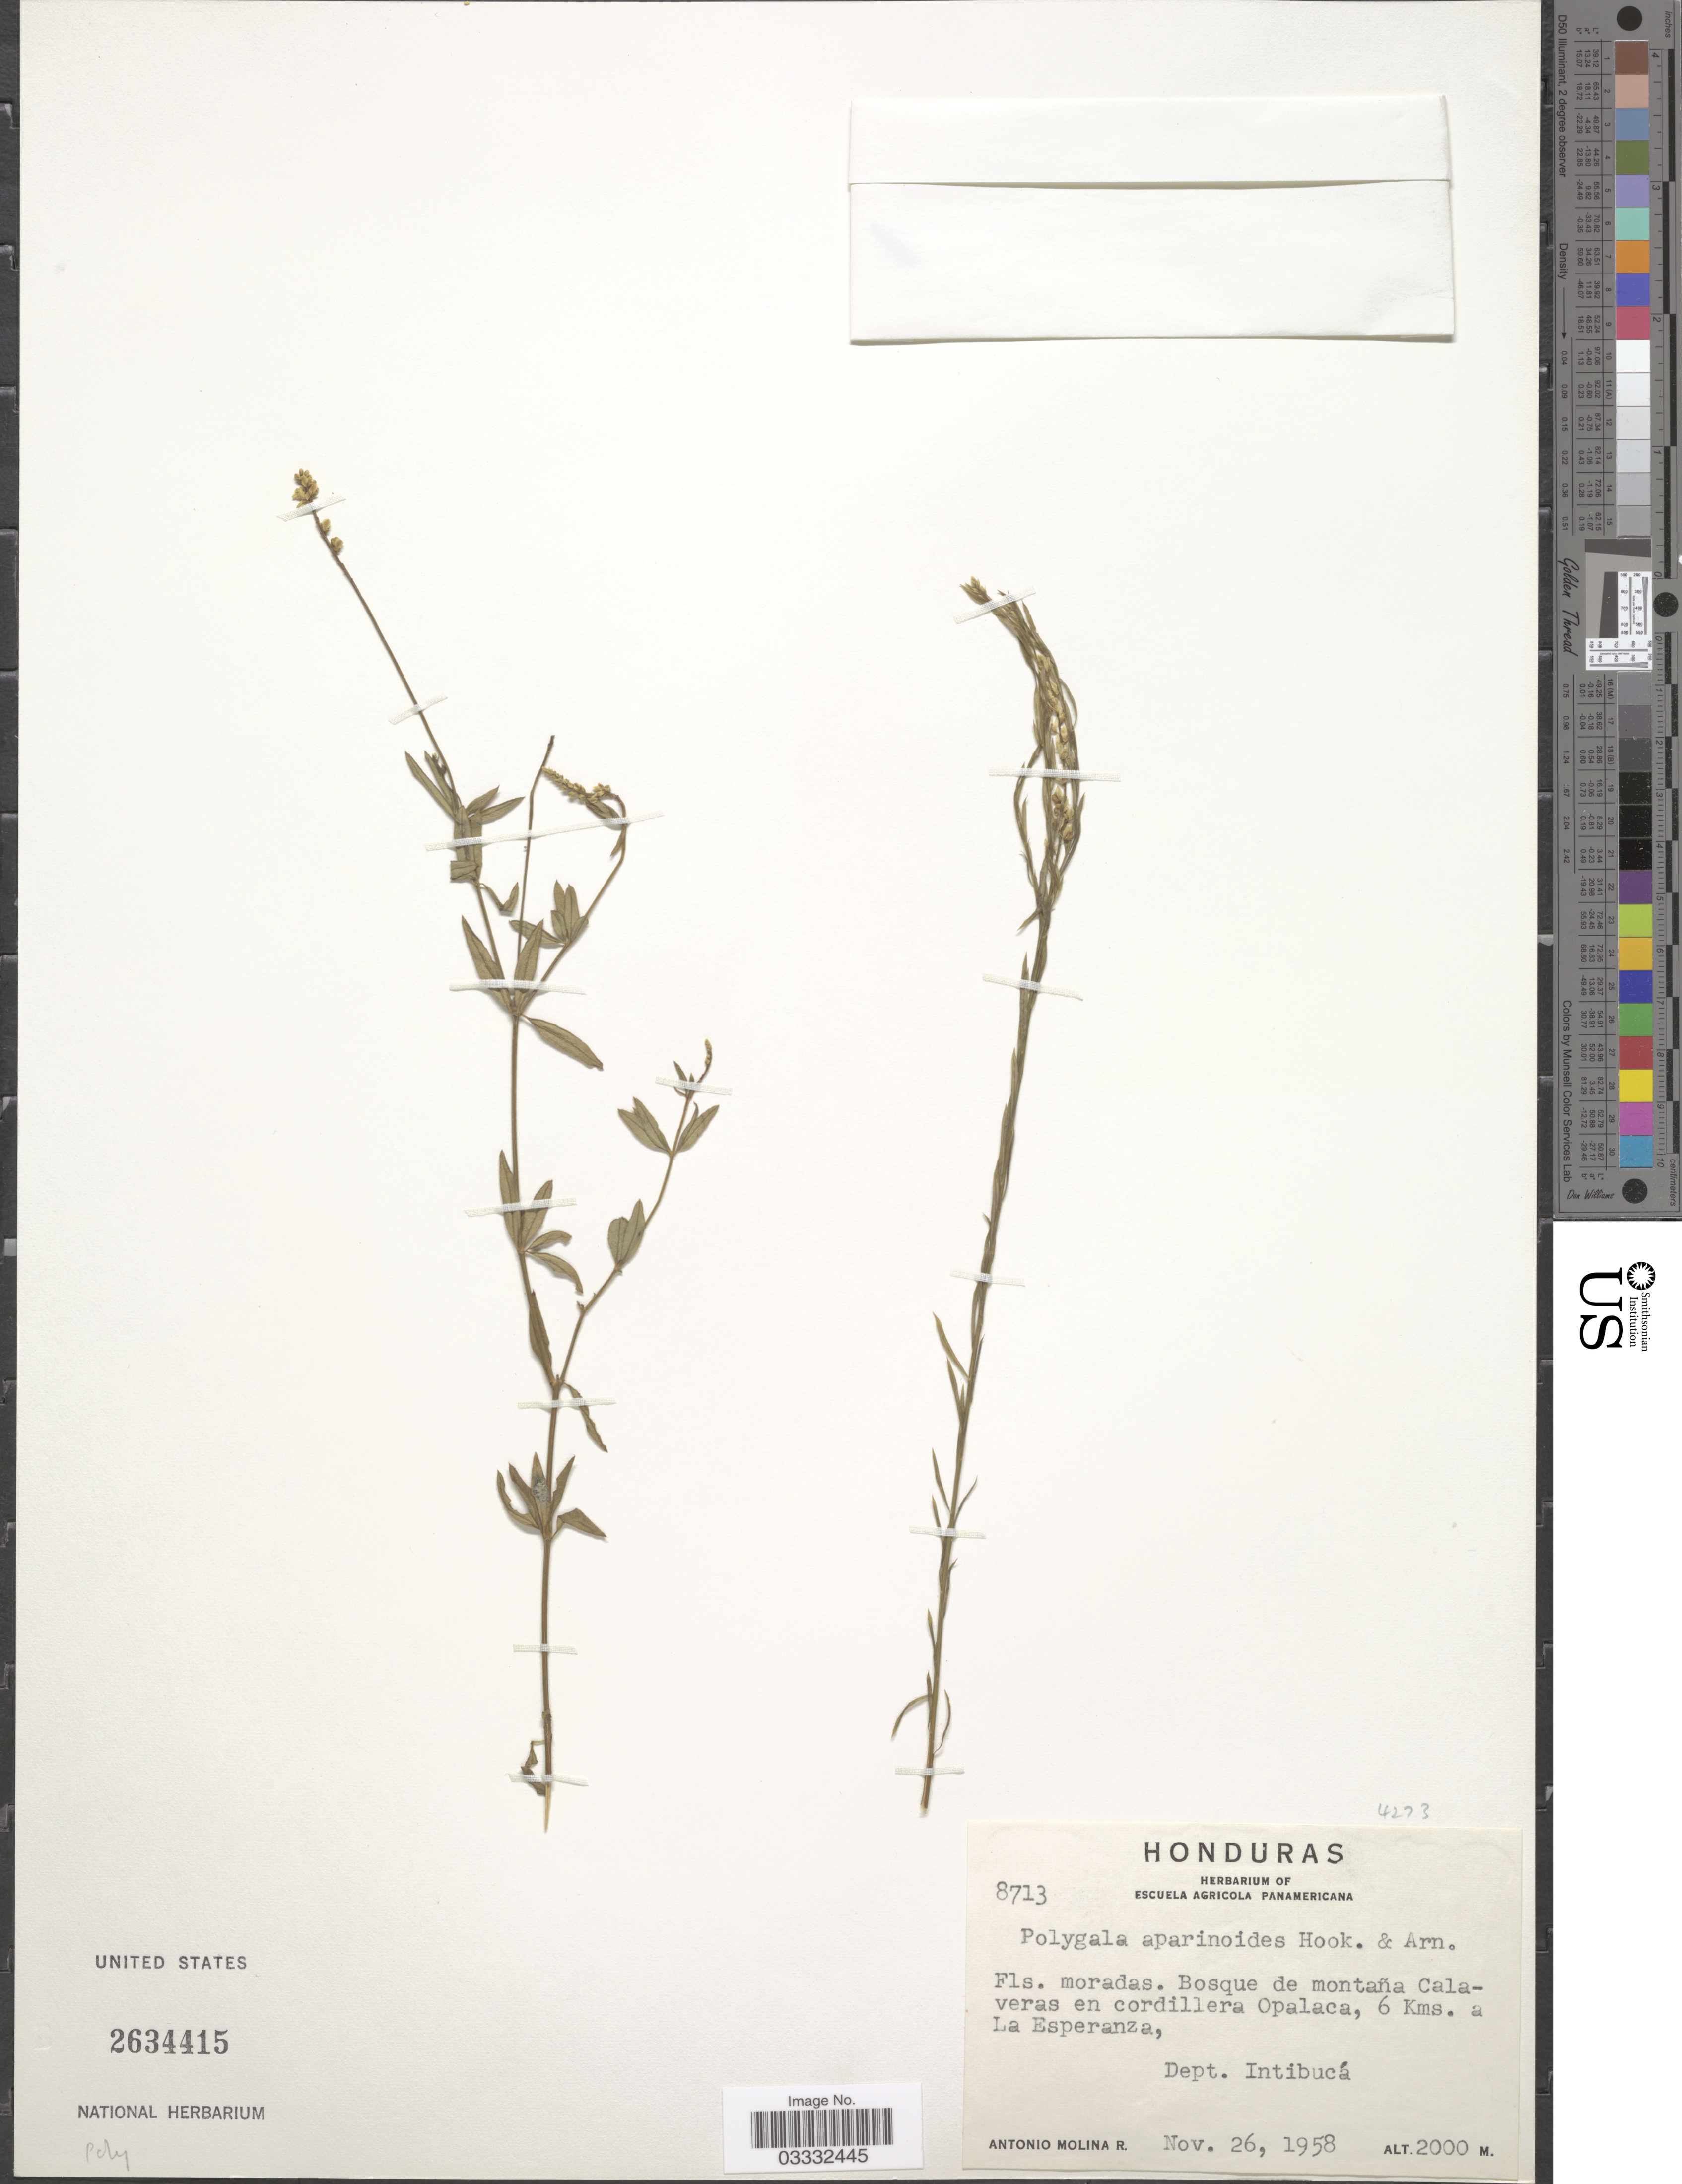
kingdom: Plantae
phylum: Tracheophyta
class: Magnoliopsida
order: Fabales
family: Polygalaceae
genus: Polygala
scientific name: Polygala aparinoides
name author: Hook. & Arn.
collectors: A. Molina R.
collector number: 8713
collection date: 1958-11-26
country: Honduras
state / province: Intibuca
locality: Bosque de montaña Calaveras en cordillera Opalaca, 6 Kms. a La Esperanza, Dept. Intibucá.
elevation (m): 2000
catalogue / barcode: US 2634415